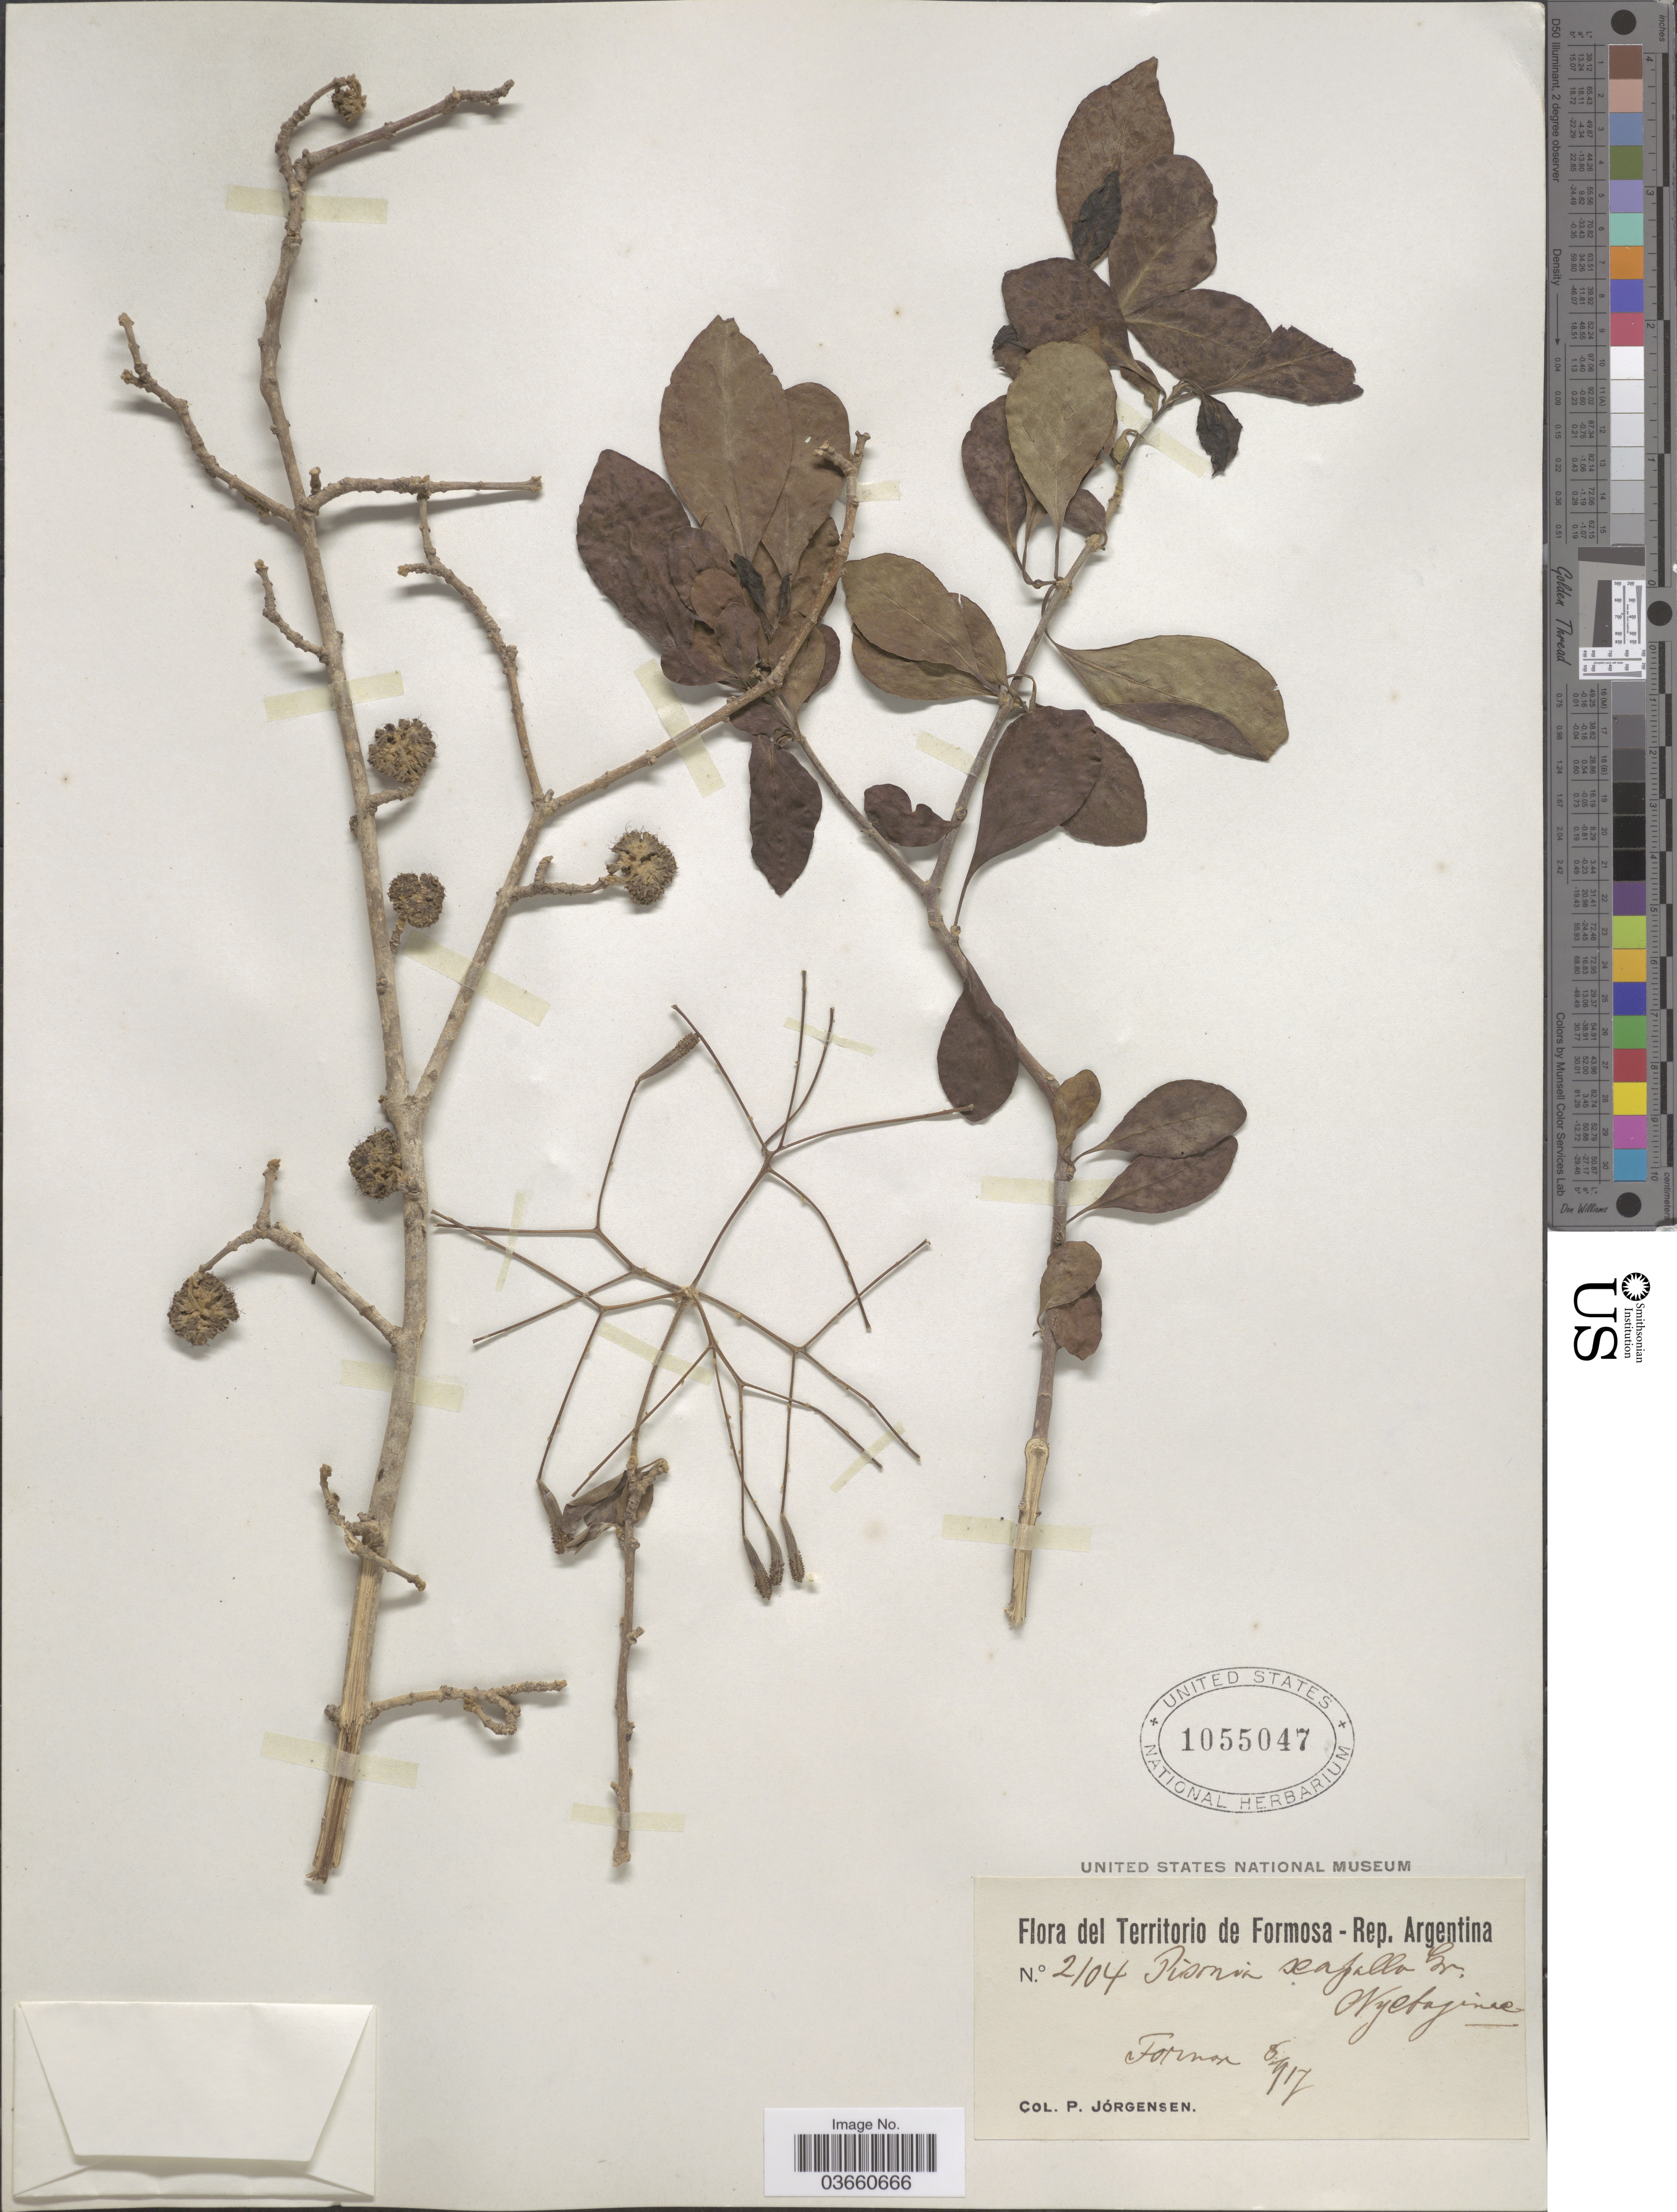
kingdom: Plantae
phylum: Tracheophyta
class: Magnoliopsida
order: Caryophyllales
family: Nyctaginaceae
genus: Pisonia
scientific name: Pisonia zapallo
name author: Griseb.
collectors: P. Jörgensen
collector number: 2104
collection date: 1917-08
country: Argentina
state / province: Formosa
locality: Formosa.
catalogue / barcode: US 1055047